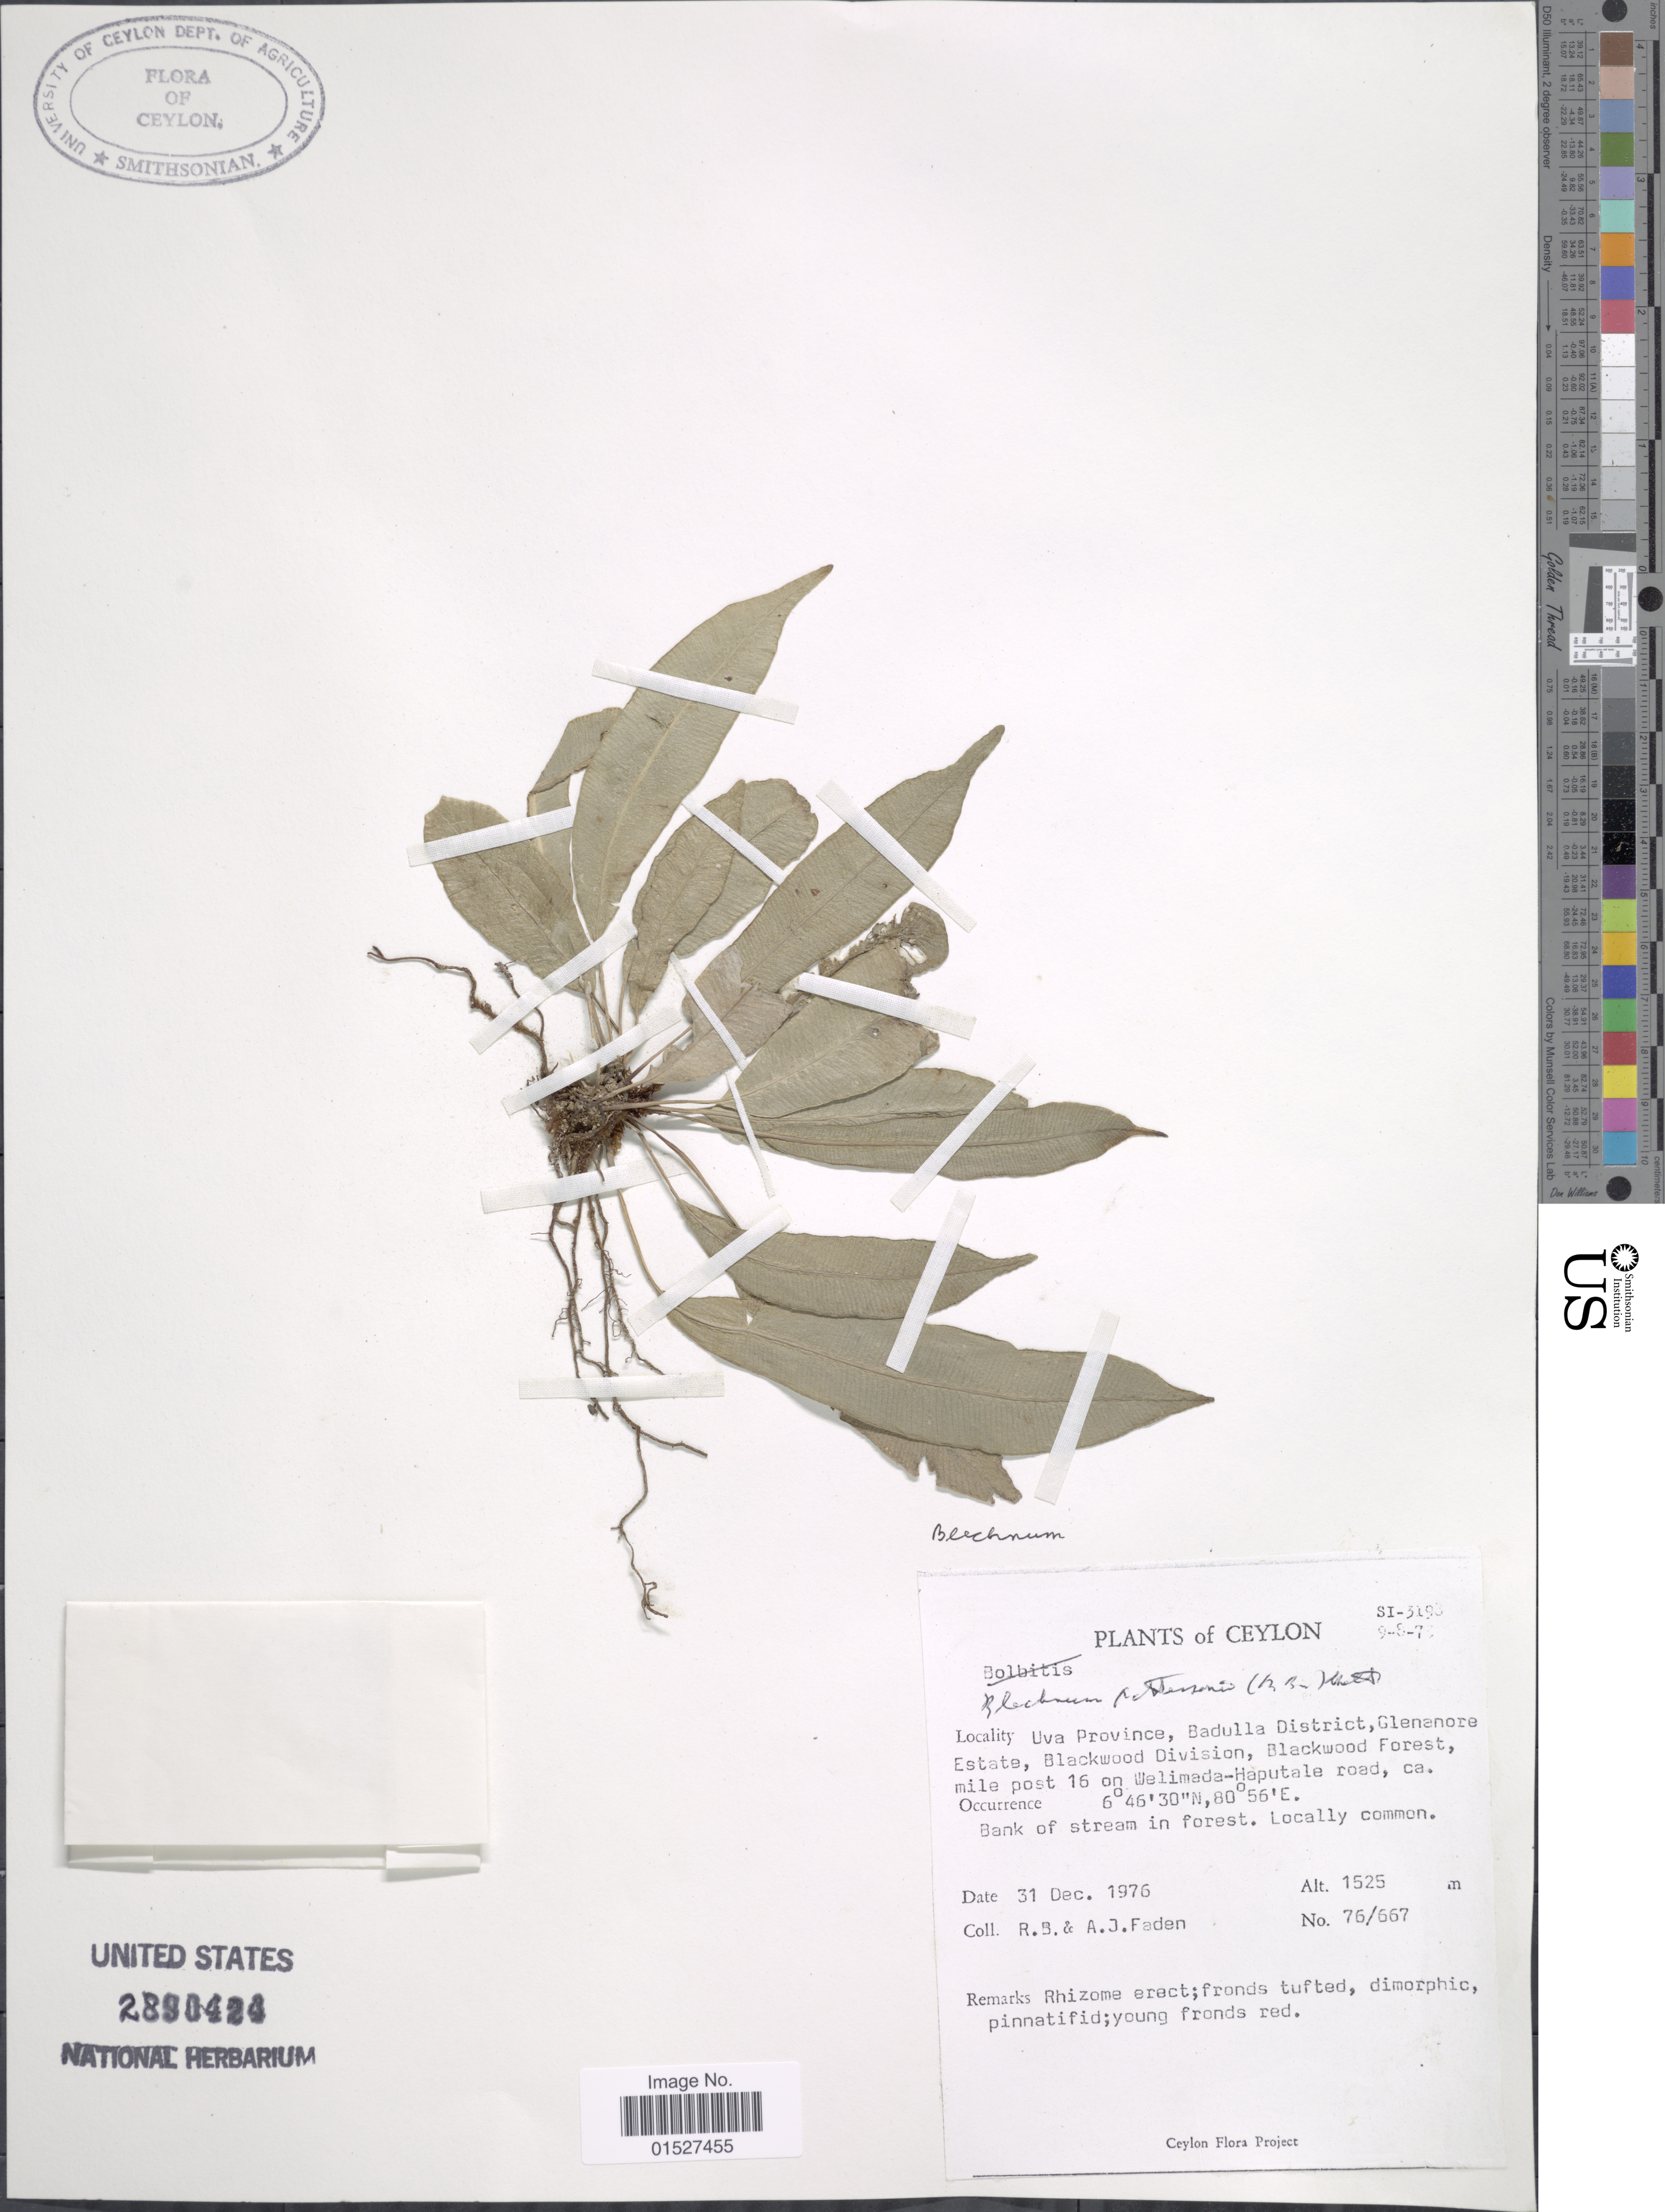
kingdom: Plantae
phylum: Tracheophyta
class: Polypodiopsida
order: Polypodiales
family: Blechnaceae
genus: Blechnum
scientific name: Blechnum patersonii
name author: (R. Br.) Mett.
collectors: R. B. Faden & A. J. Faden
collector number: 76/667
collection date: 1976-12-31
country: Sri Lanka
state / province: Uva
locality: Ceylon. Uva Province, Badulla District, Glenanore Estate, Blackwood Division, Blackwood Forest, mile post 16 on Welimada-Haputale road.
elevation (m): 1525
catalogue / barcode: US 2890424